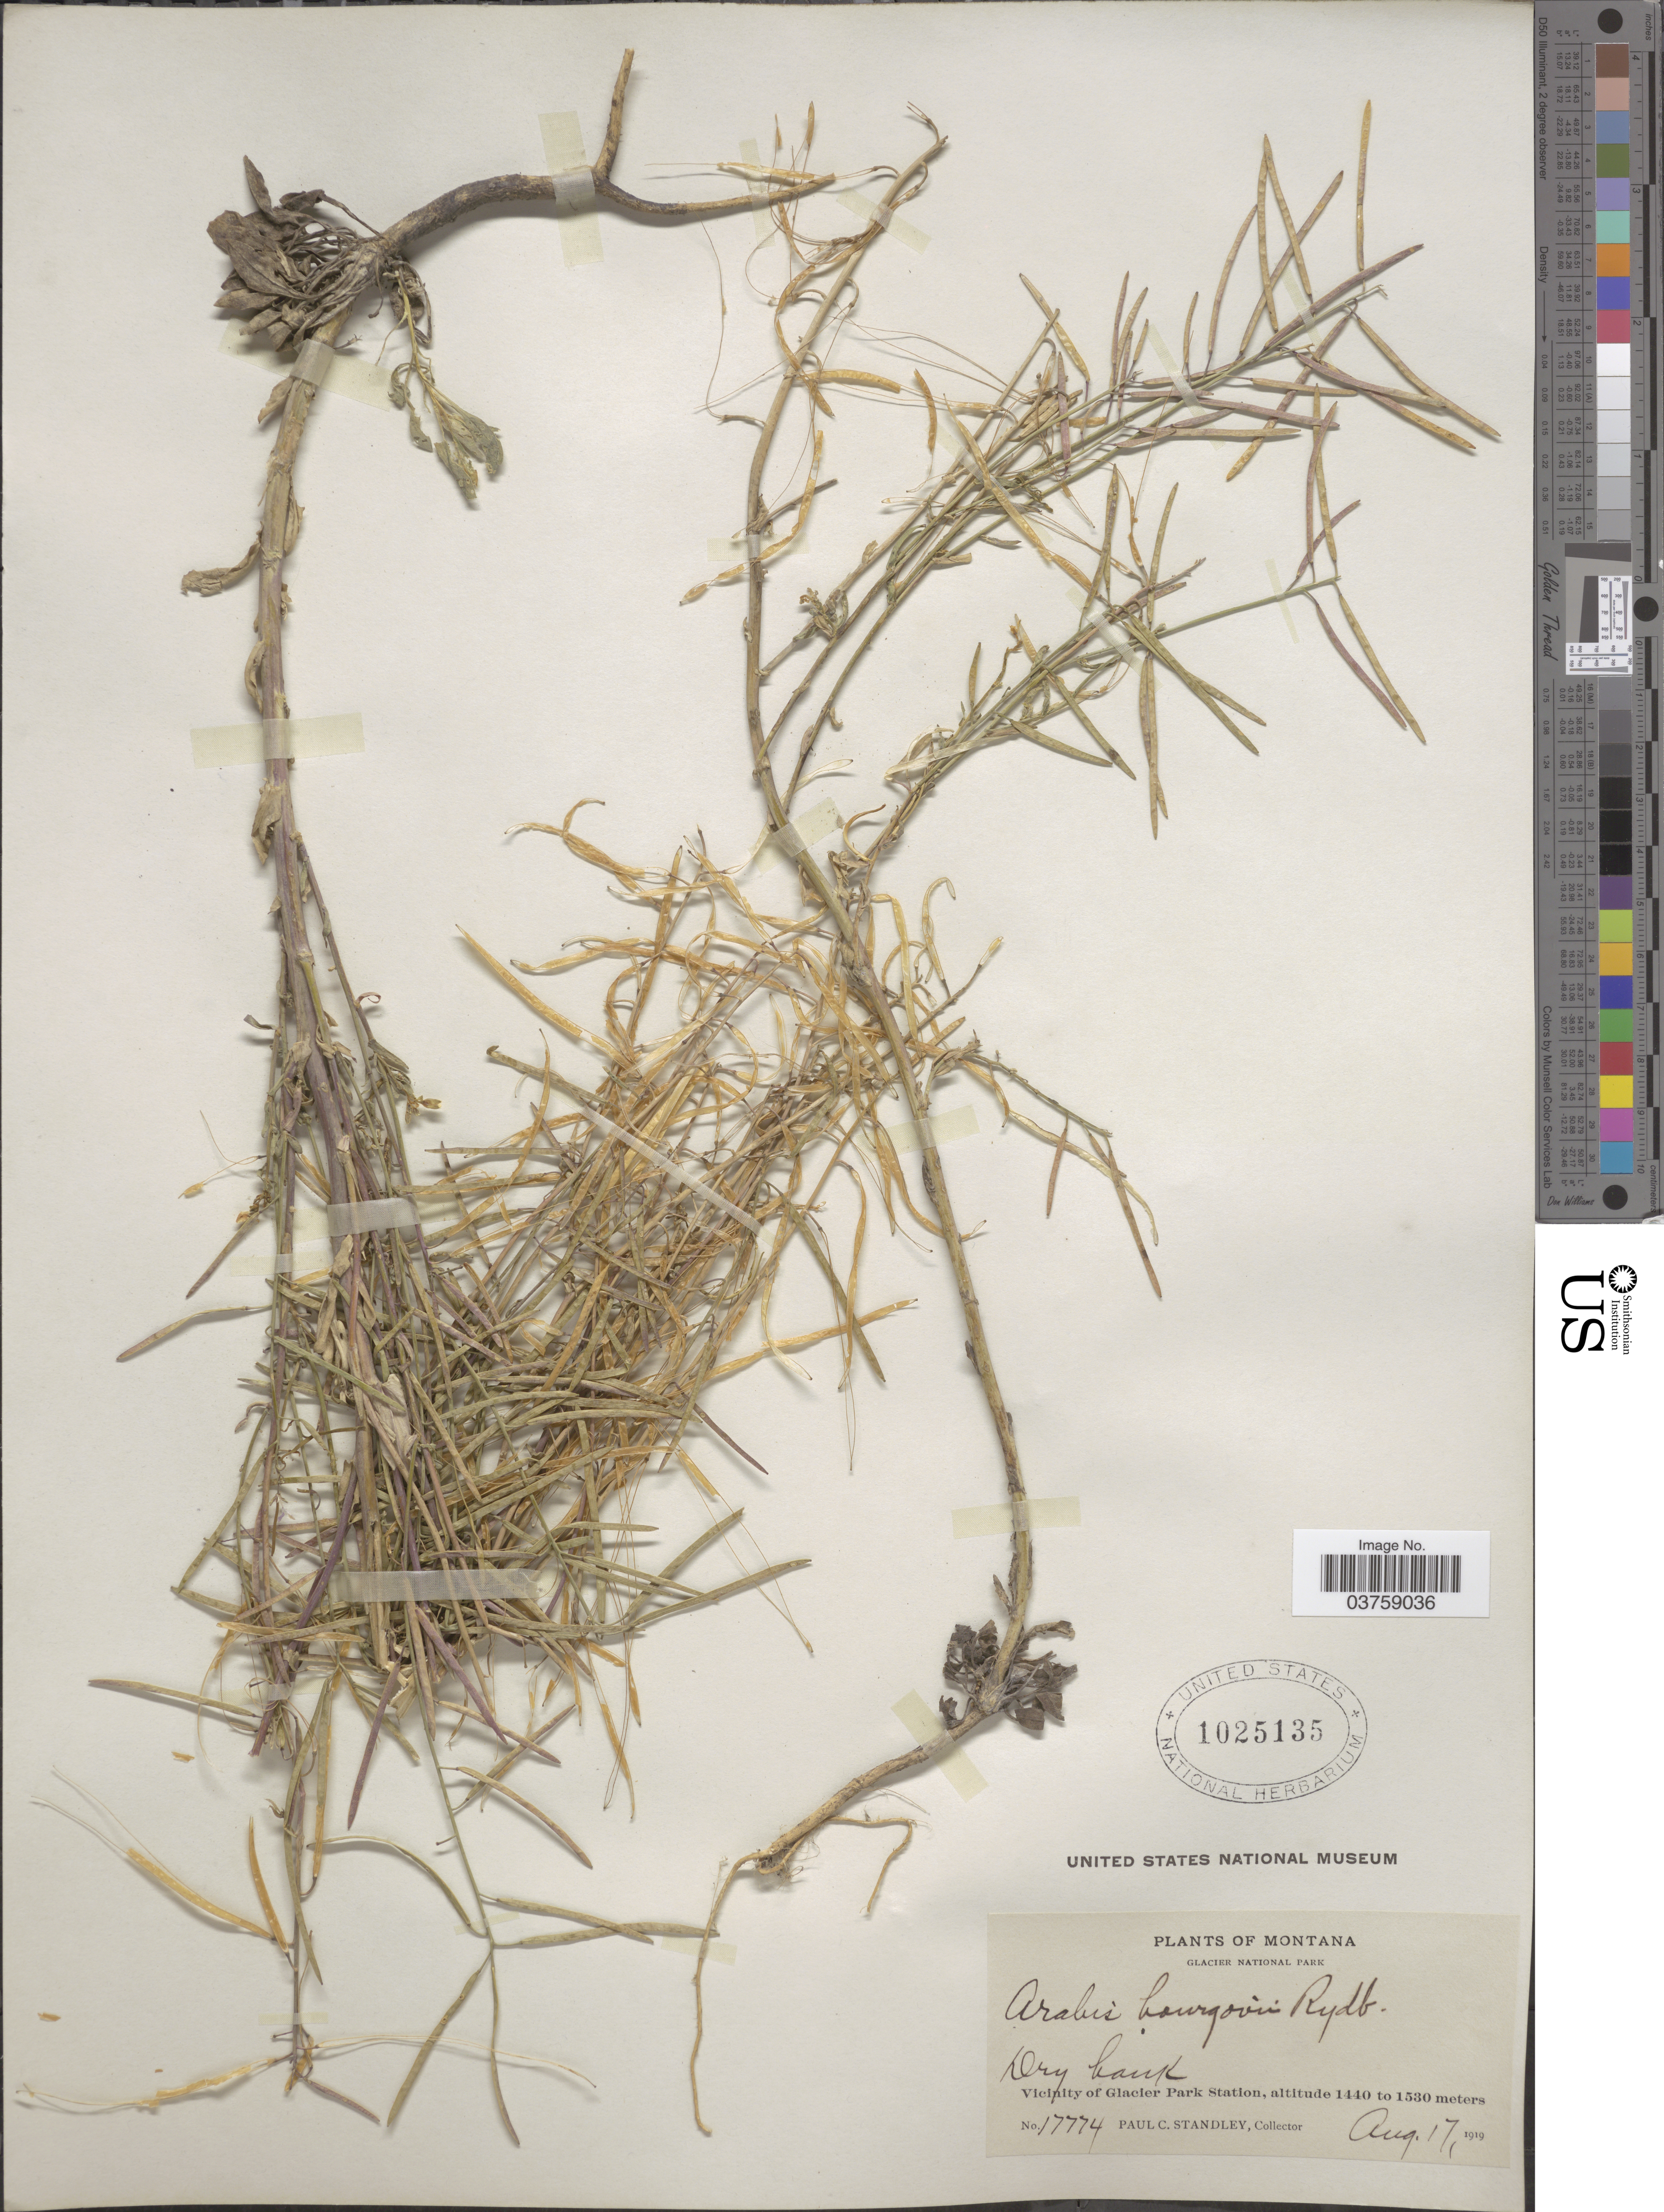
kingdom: Plantae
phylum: Tracheophyta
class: Magnoliopsida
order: Brassicales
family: Brassicaceae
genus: Arabis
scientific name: Arabis sparsiflora var. subvillosa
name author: (S. Watson) Rollins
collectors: P. C. Standley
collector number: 17774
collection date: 1919-08-17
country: United States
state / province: Montana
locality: Glacier National Park. Vicinity of Glacier Park Station.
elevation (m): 1440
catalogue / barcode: US 1025135